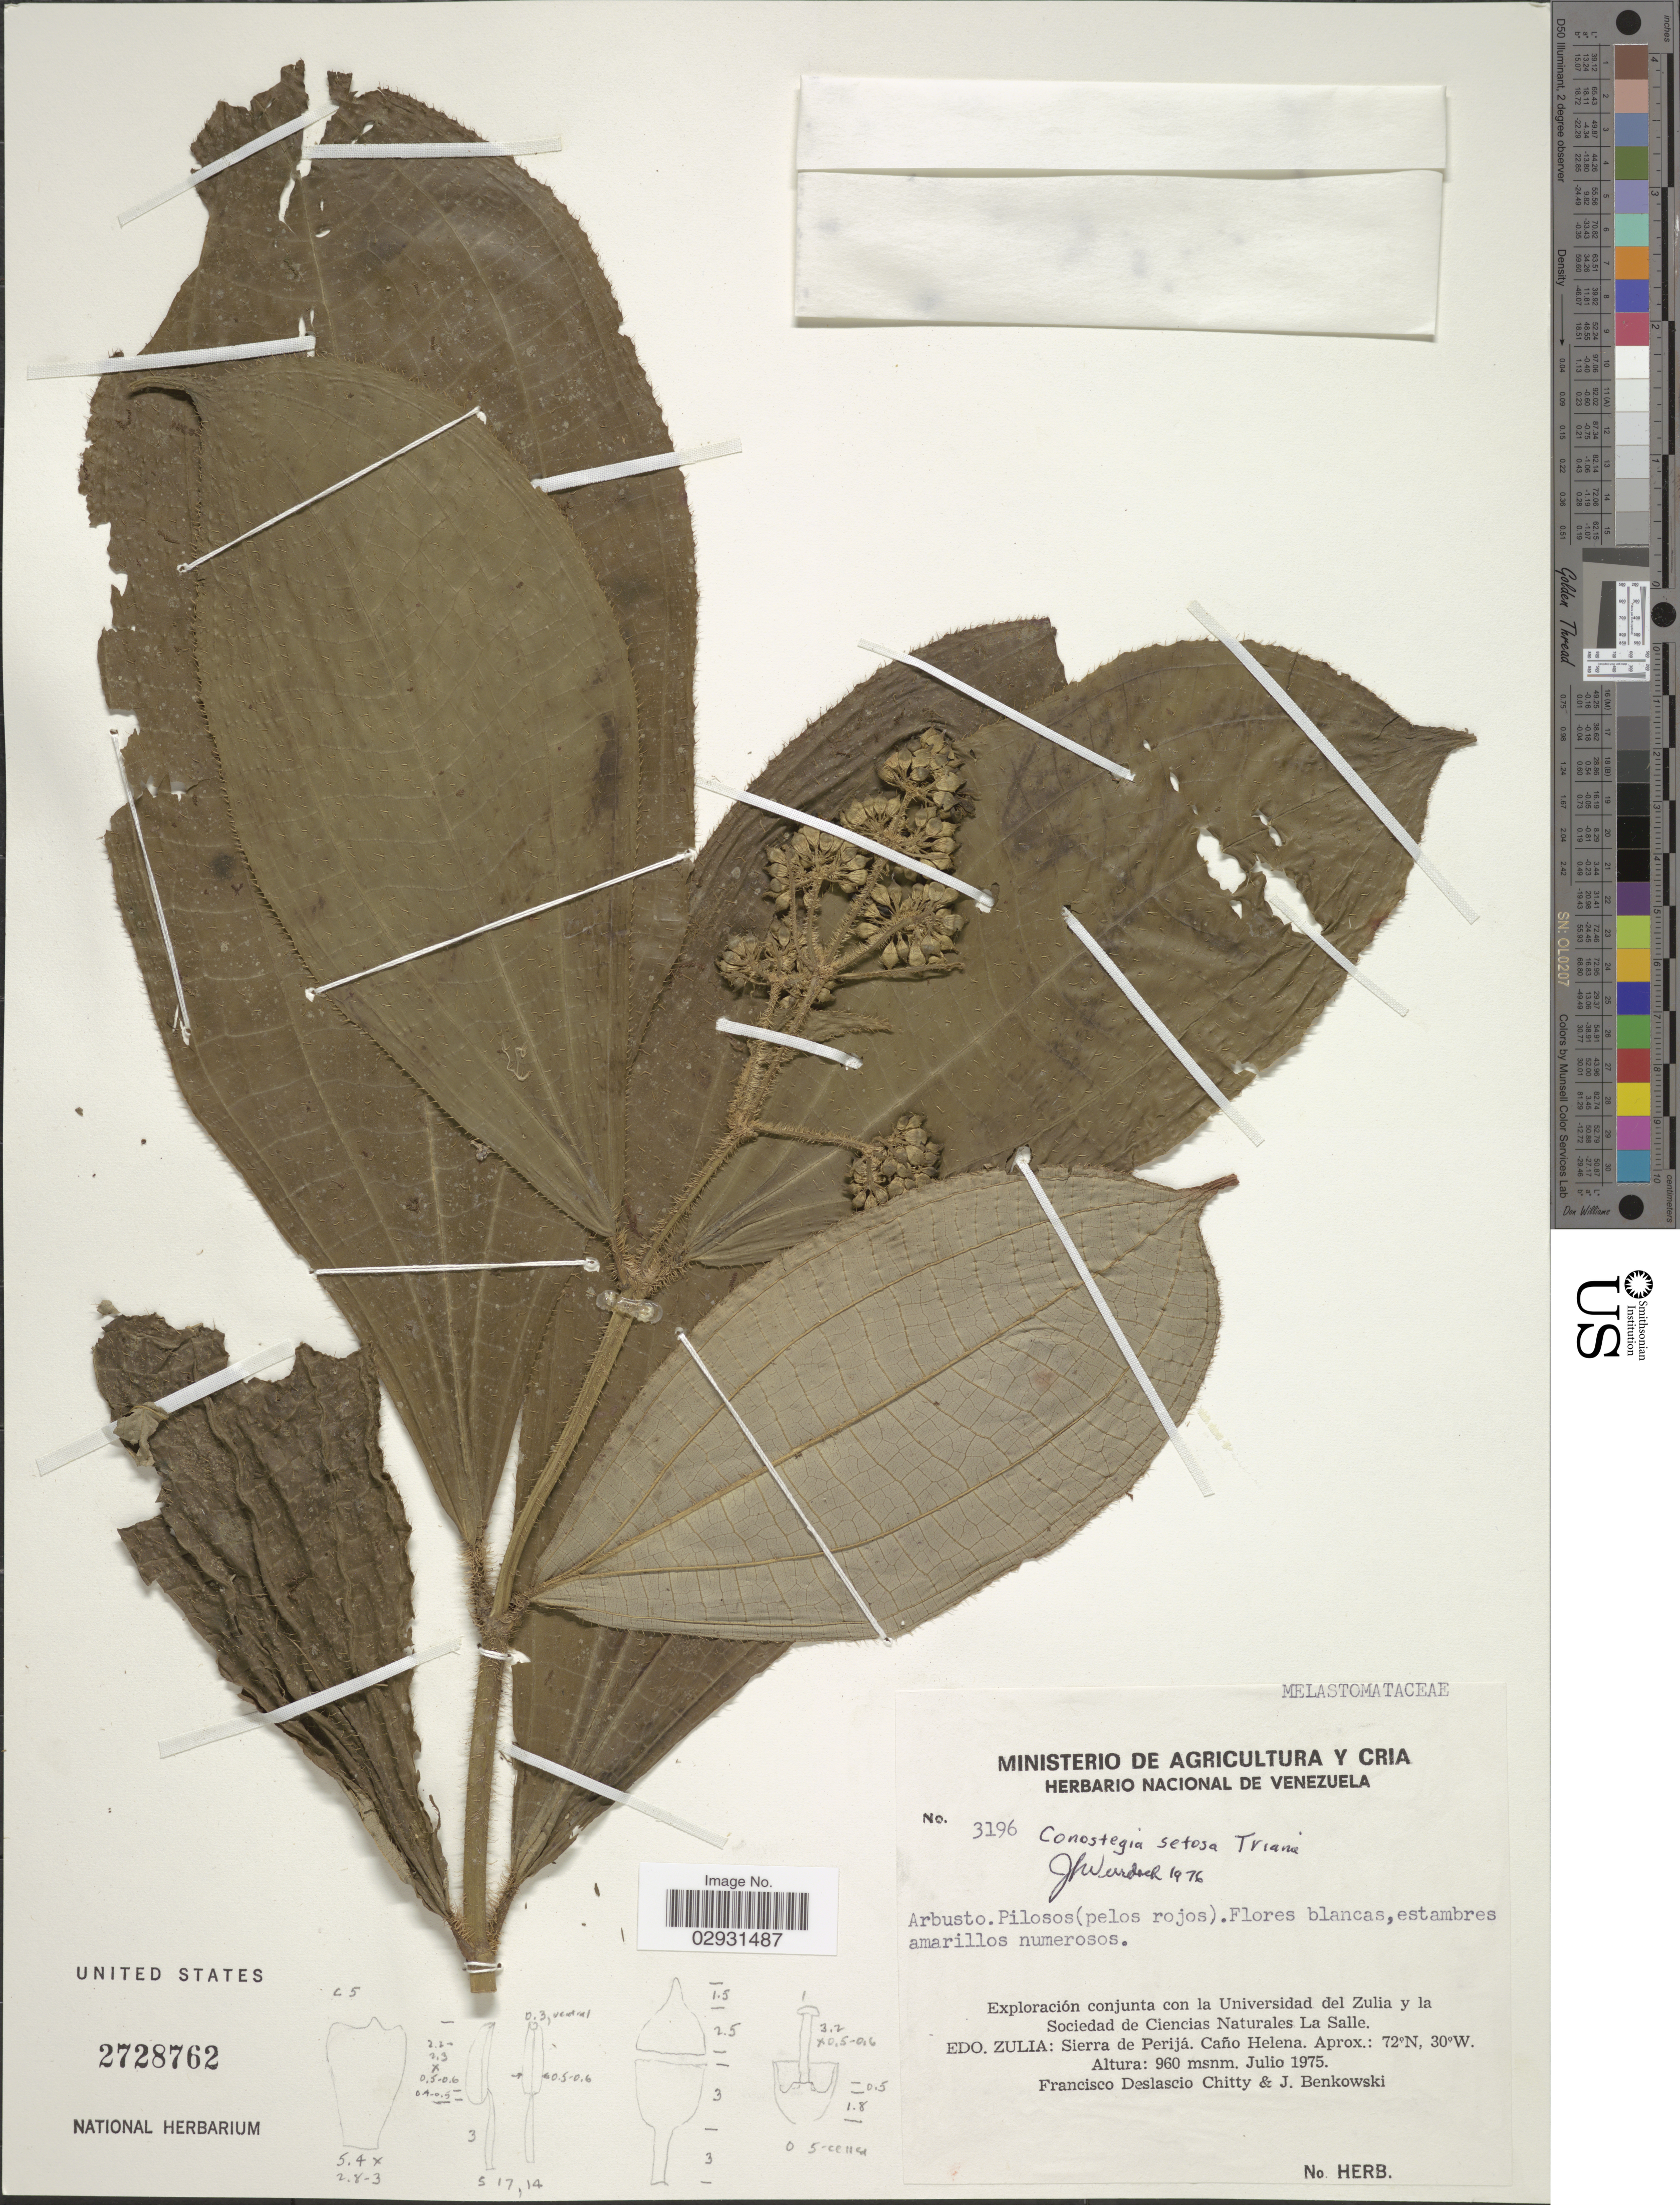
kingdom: Plantae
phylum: Tracheophyta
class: Magnoliopsida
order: Myrtales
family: Melastomataceae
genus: Conostegia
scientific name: Conostegia setosa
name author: Triana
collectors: F. Delascio C. & J. Benkowski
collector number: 3196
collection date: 1975-07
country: Venezuela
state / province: Zulia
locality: Sierra de Perijá. Caño Helena.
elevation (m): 960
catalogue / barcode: US 2728762